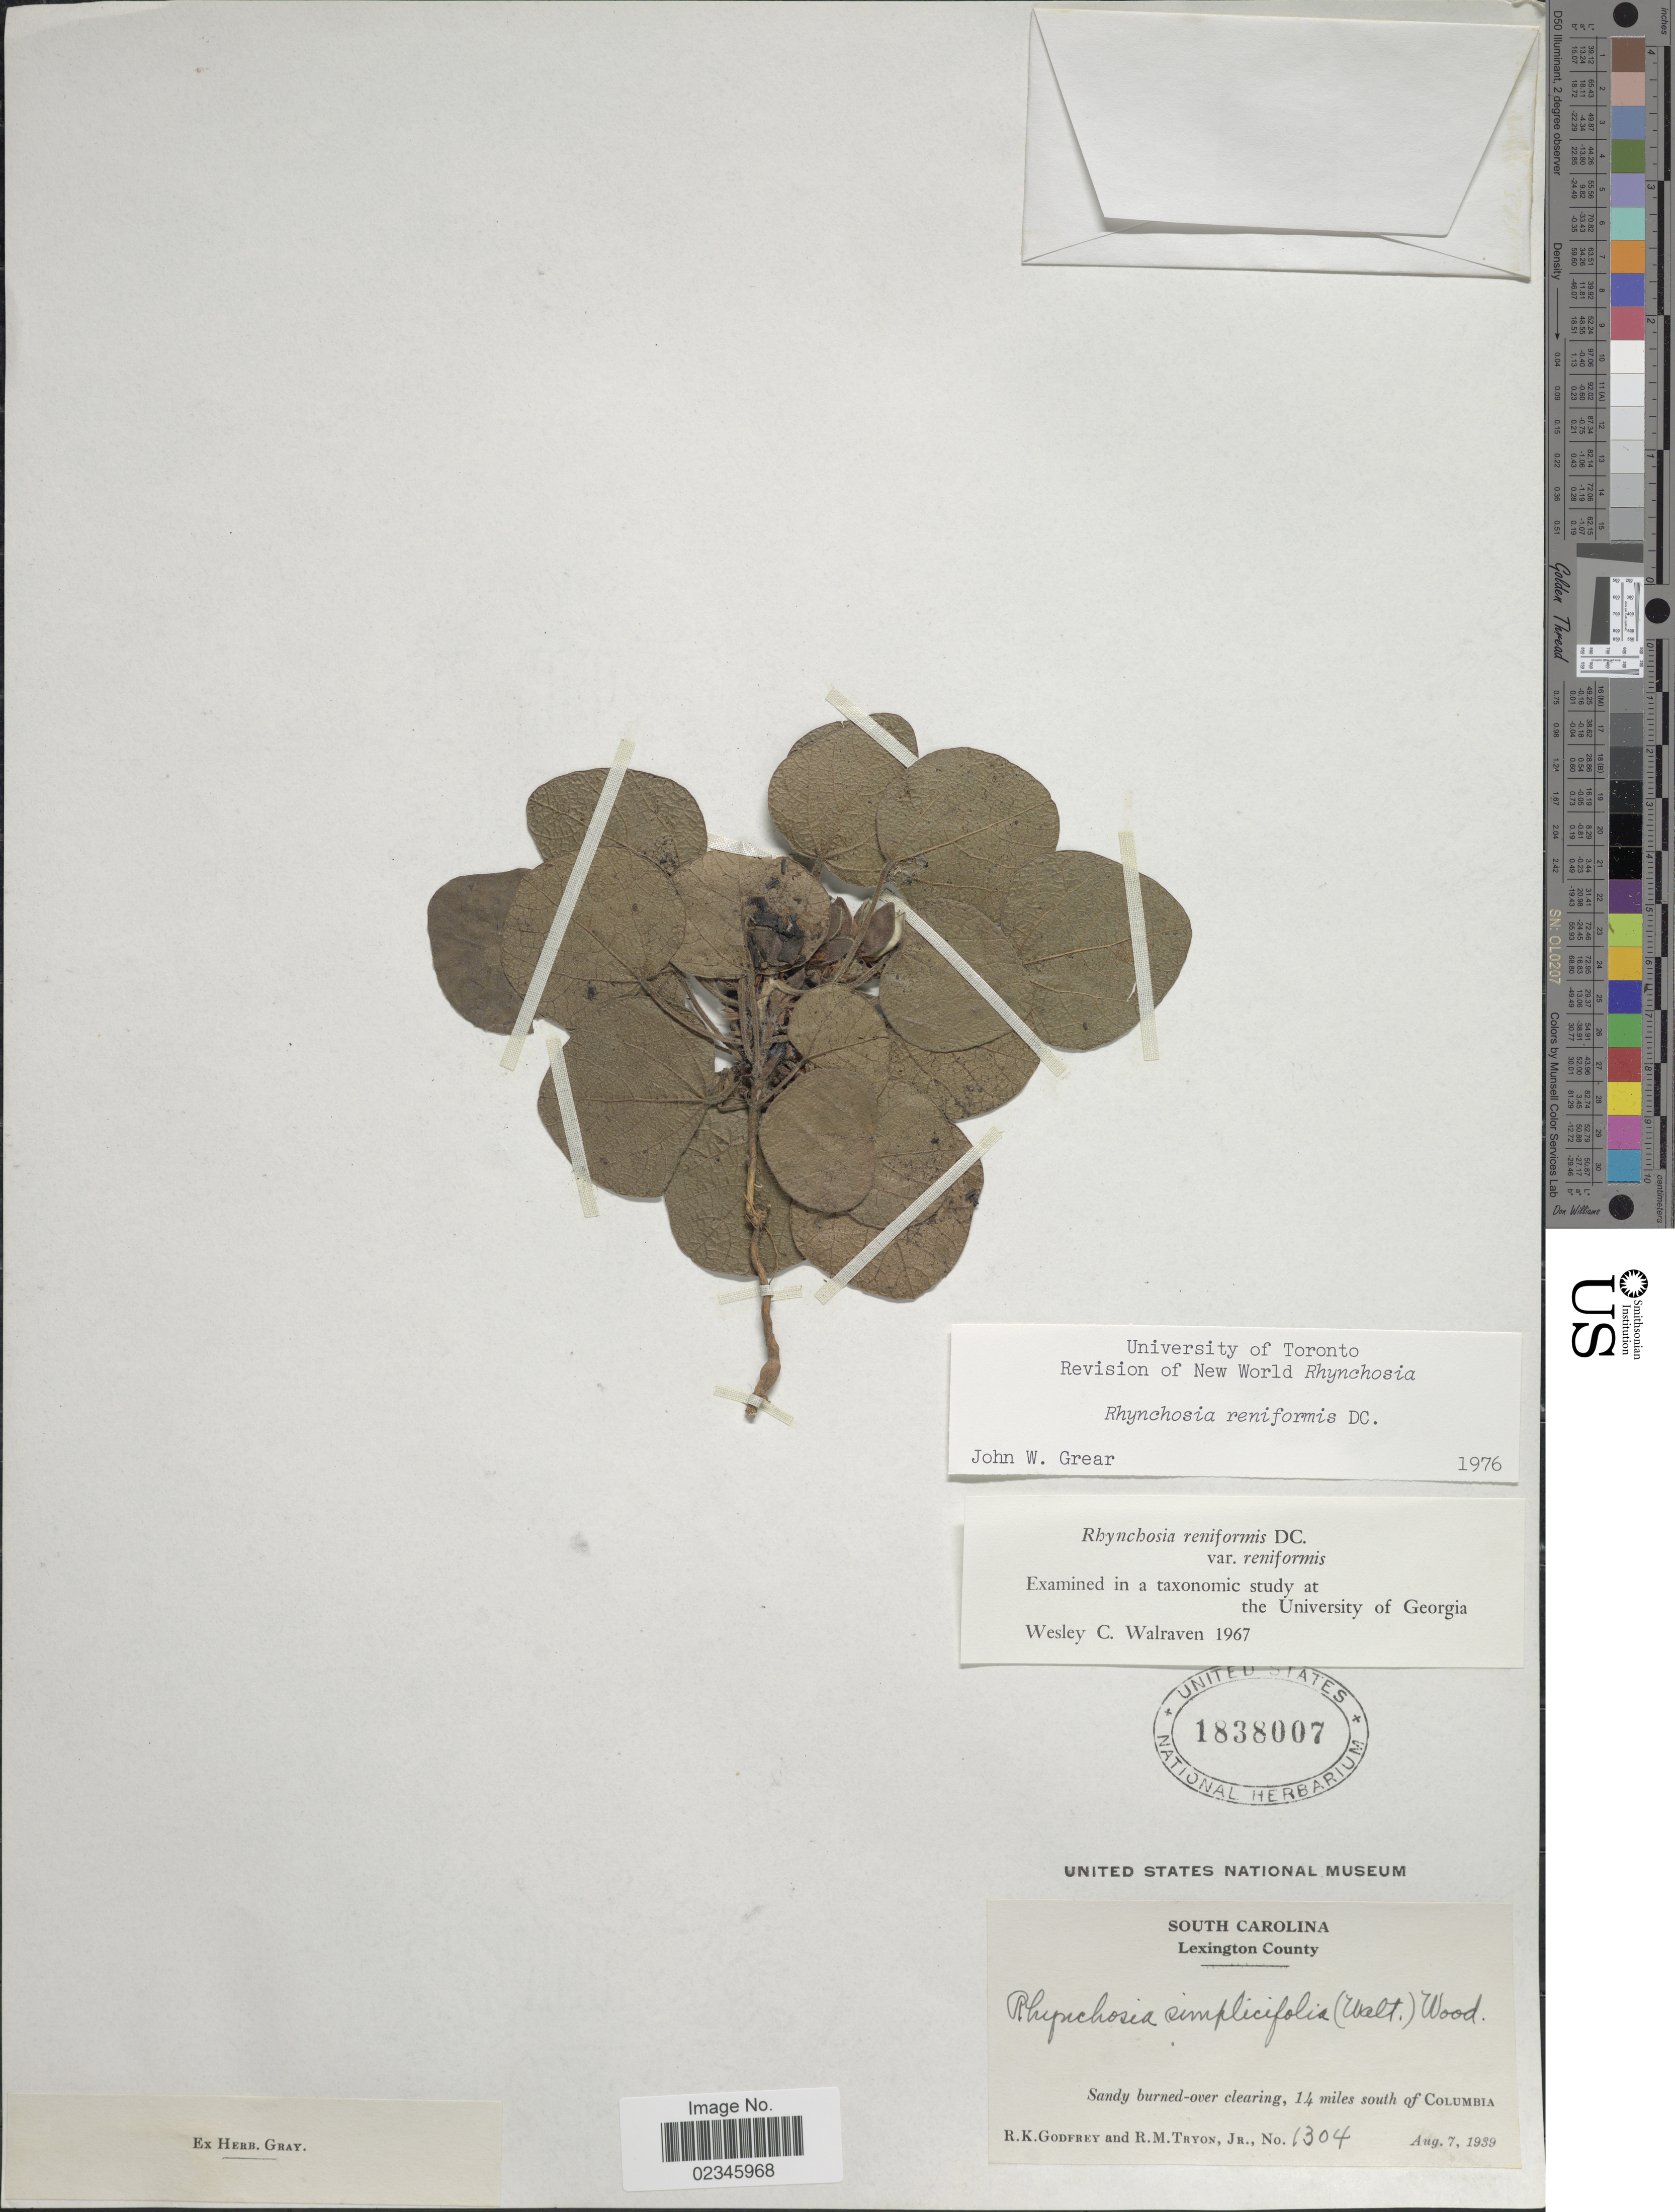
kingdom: Plantae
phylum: Tracheophyta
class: Magnoliopsida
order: Fabales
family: Fabaceae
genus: Rhynchosia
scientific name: Rhynchosia reniformis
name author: DC.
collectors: R. K. Godfrey & R. M. Tryon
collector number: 1304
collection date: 1939-08-07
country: United States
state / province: South Carolina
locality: Lexington County, sandy burned-over clearing, 14 miles south of Columbia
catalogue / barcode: US 1838007